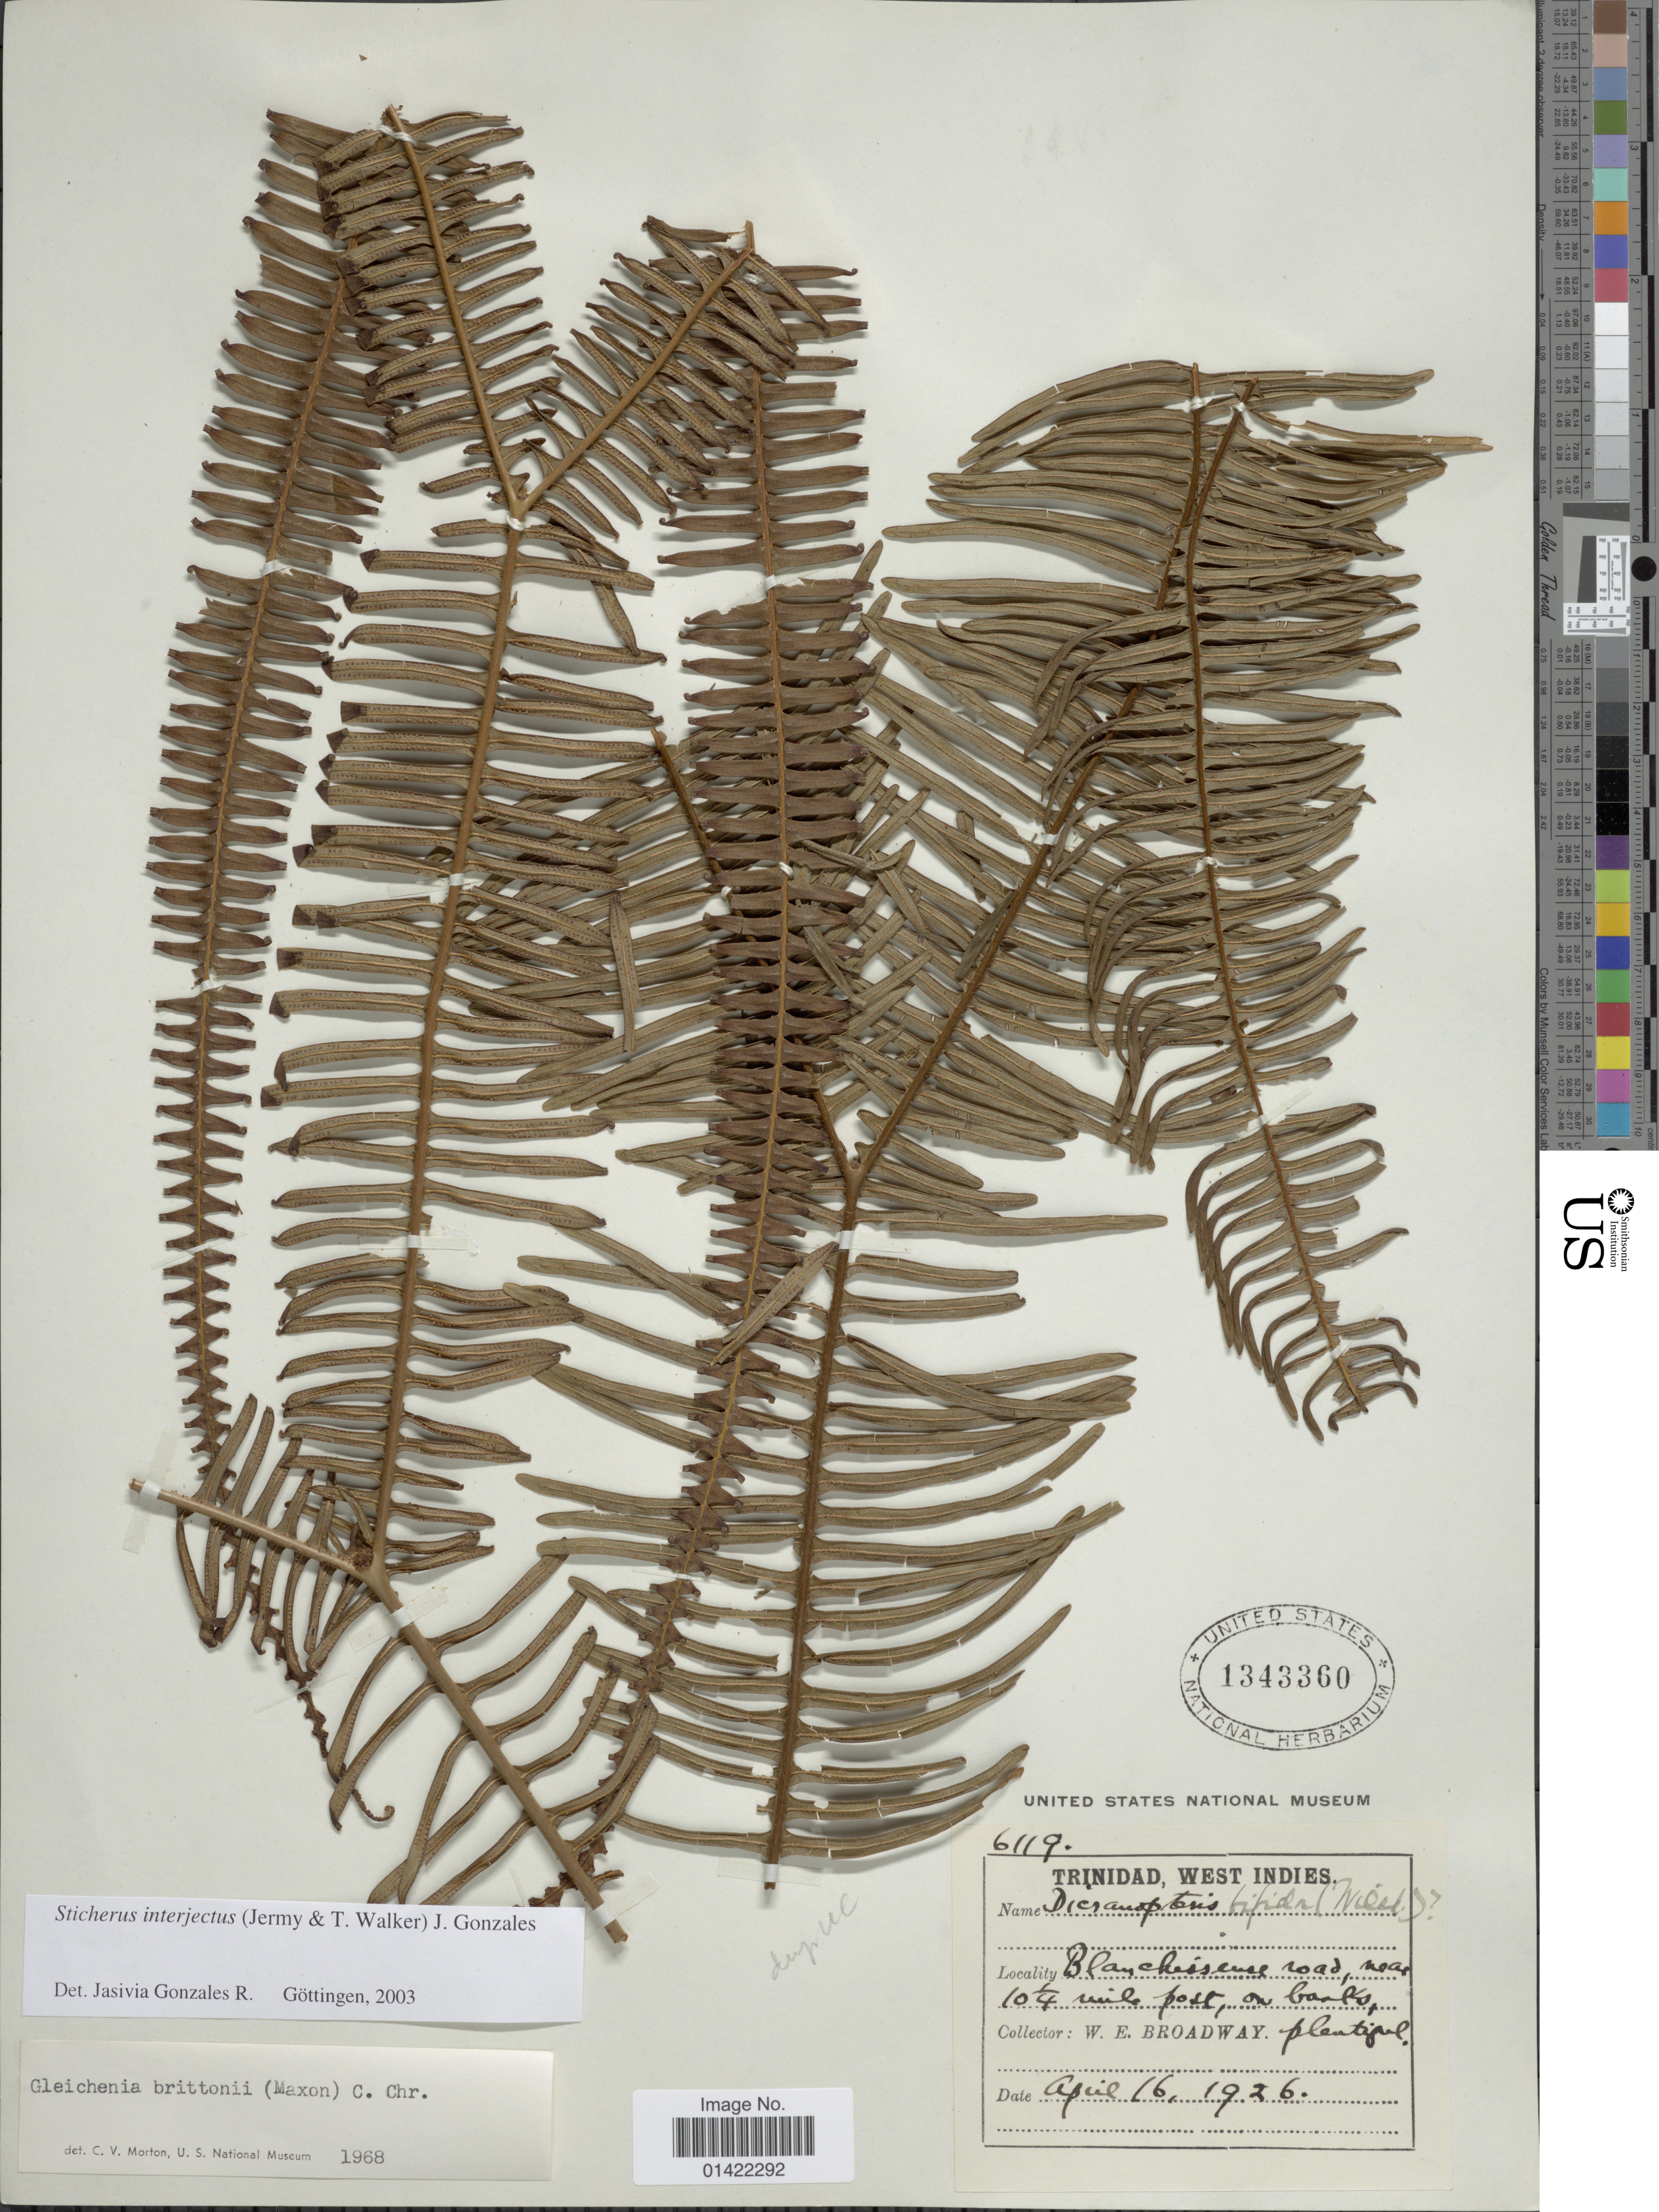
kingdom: Plantae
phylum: Tracheophyta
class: Polypodiopsida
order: Gleicheniales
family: Gleicheniaceae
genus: Sticherus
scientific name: Sticherus interjectus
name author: (Jermy & T.G. Walker) J. Gonzales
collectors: W. E. Broadway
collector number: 6119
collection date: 1926-04-16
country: Trinidad and Tobago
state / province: Trinidad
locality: West Indies, Blanchisseuse road, near 10¼ mile post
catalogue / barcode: US 1343360